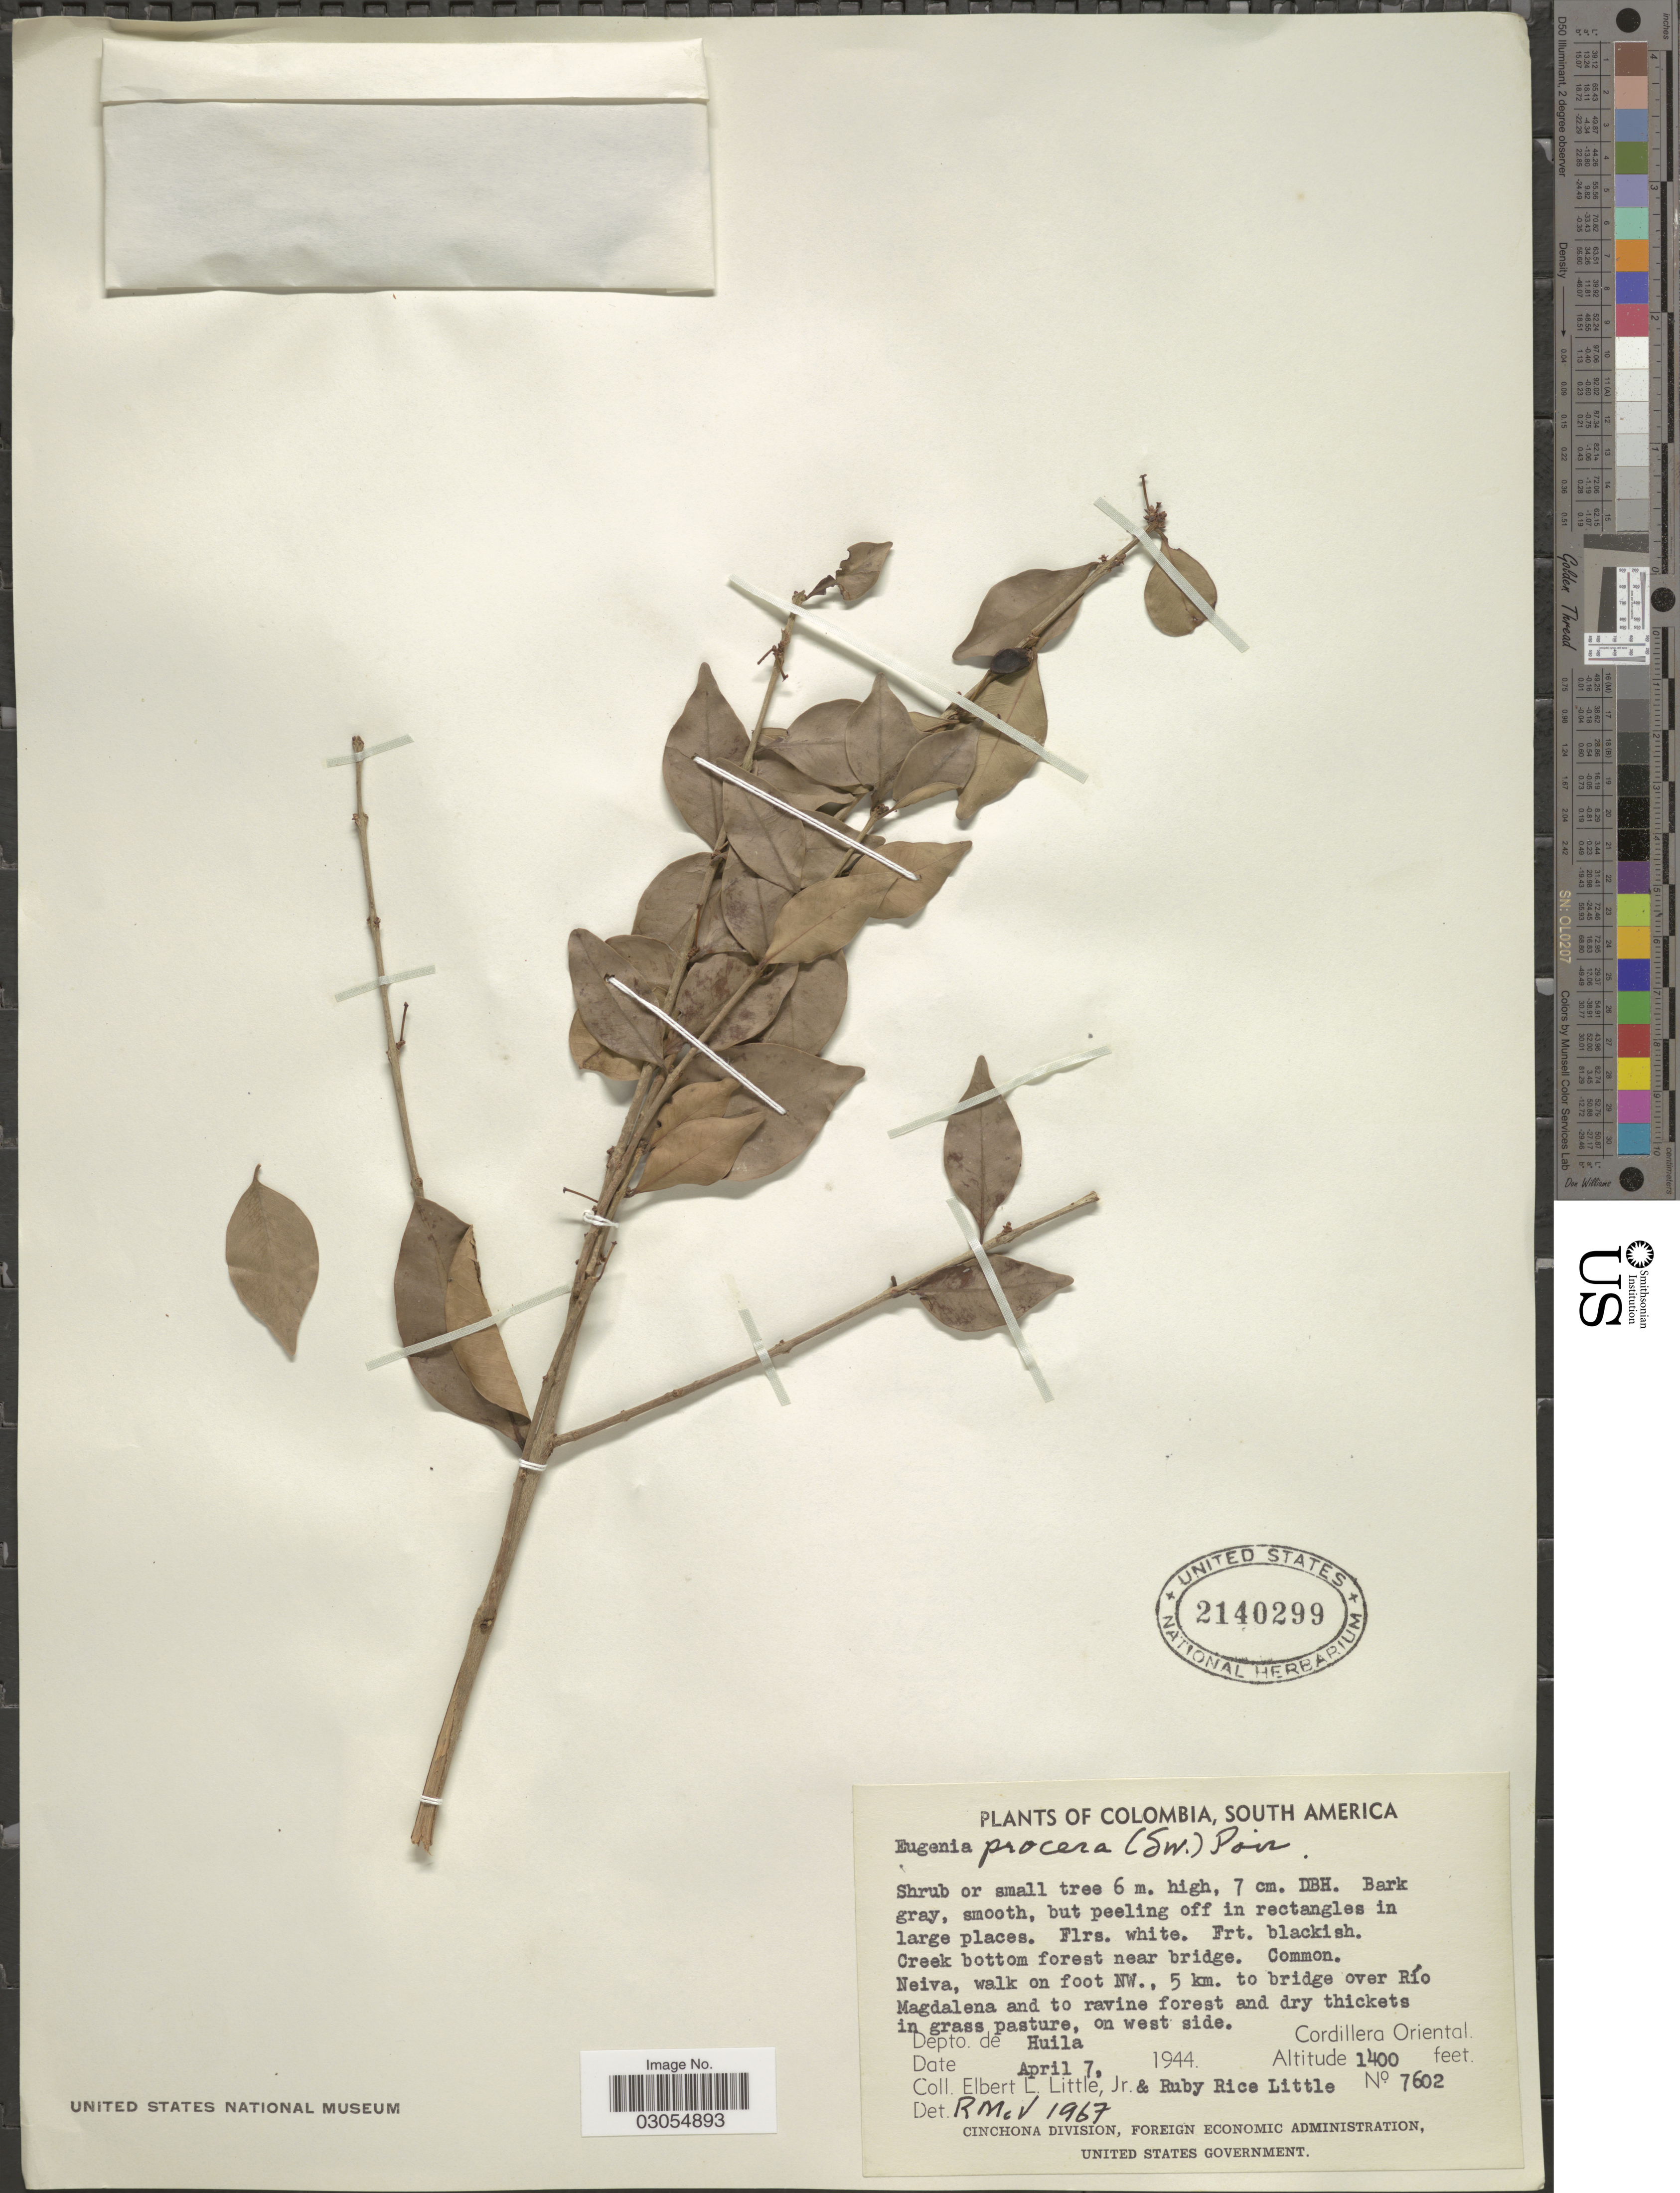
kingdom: Plantae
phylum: Tracheophyta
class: Magnoliopsida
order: Myrtales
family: Myrtaceae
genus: Eugenia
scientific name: Eugenia procera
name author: (Sw.) Poir.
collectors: E. L. Little & R. R. Little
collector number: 7602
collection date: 1944-04-07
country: Colombia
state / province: Huila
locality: Neiva, walk on foot NW., 5 km. to bridge over Río Magdalena and to ravine forest and dry thickets in grass pasture, on west side. Depto. de Huila. Cordillera Oriental.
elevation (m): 427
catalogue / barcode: US 2140299